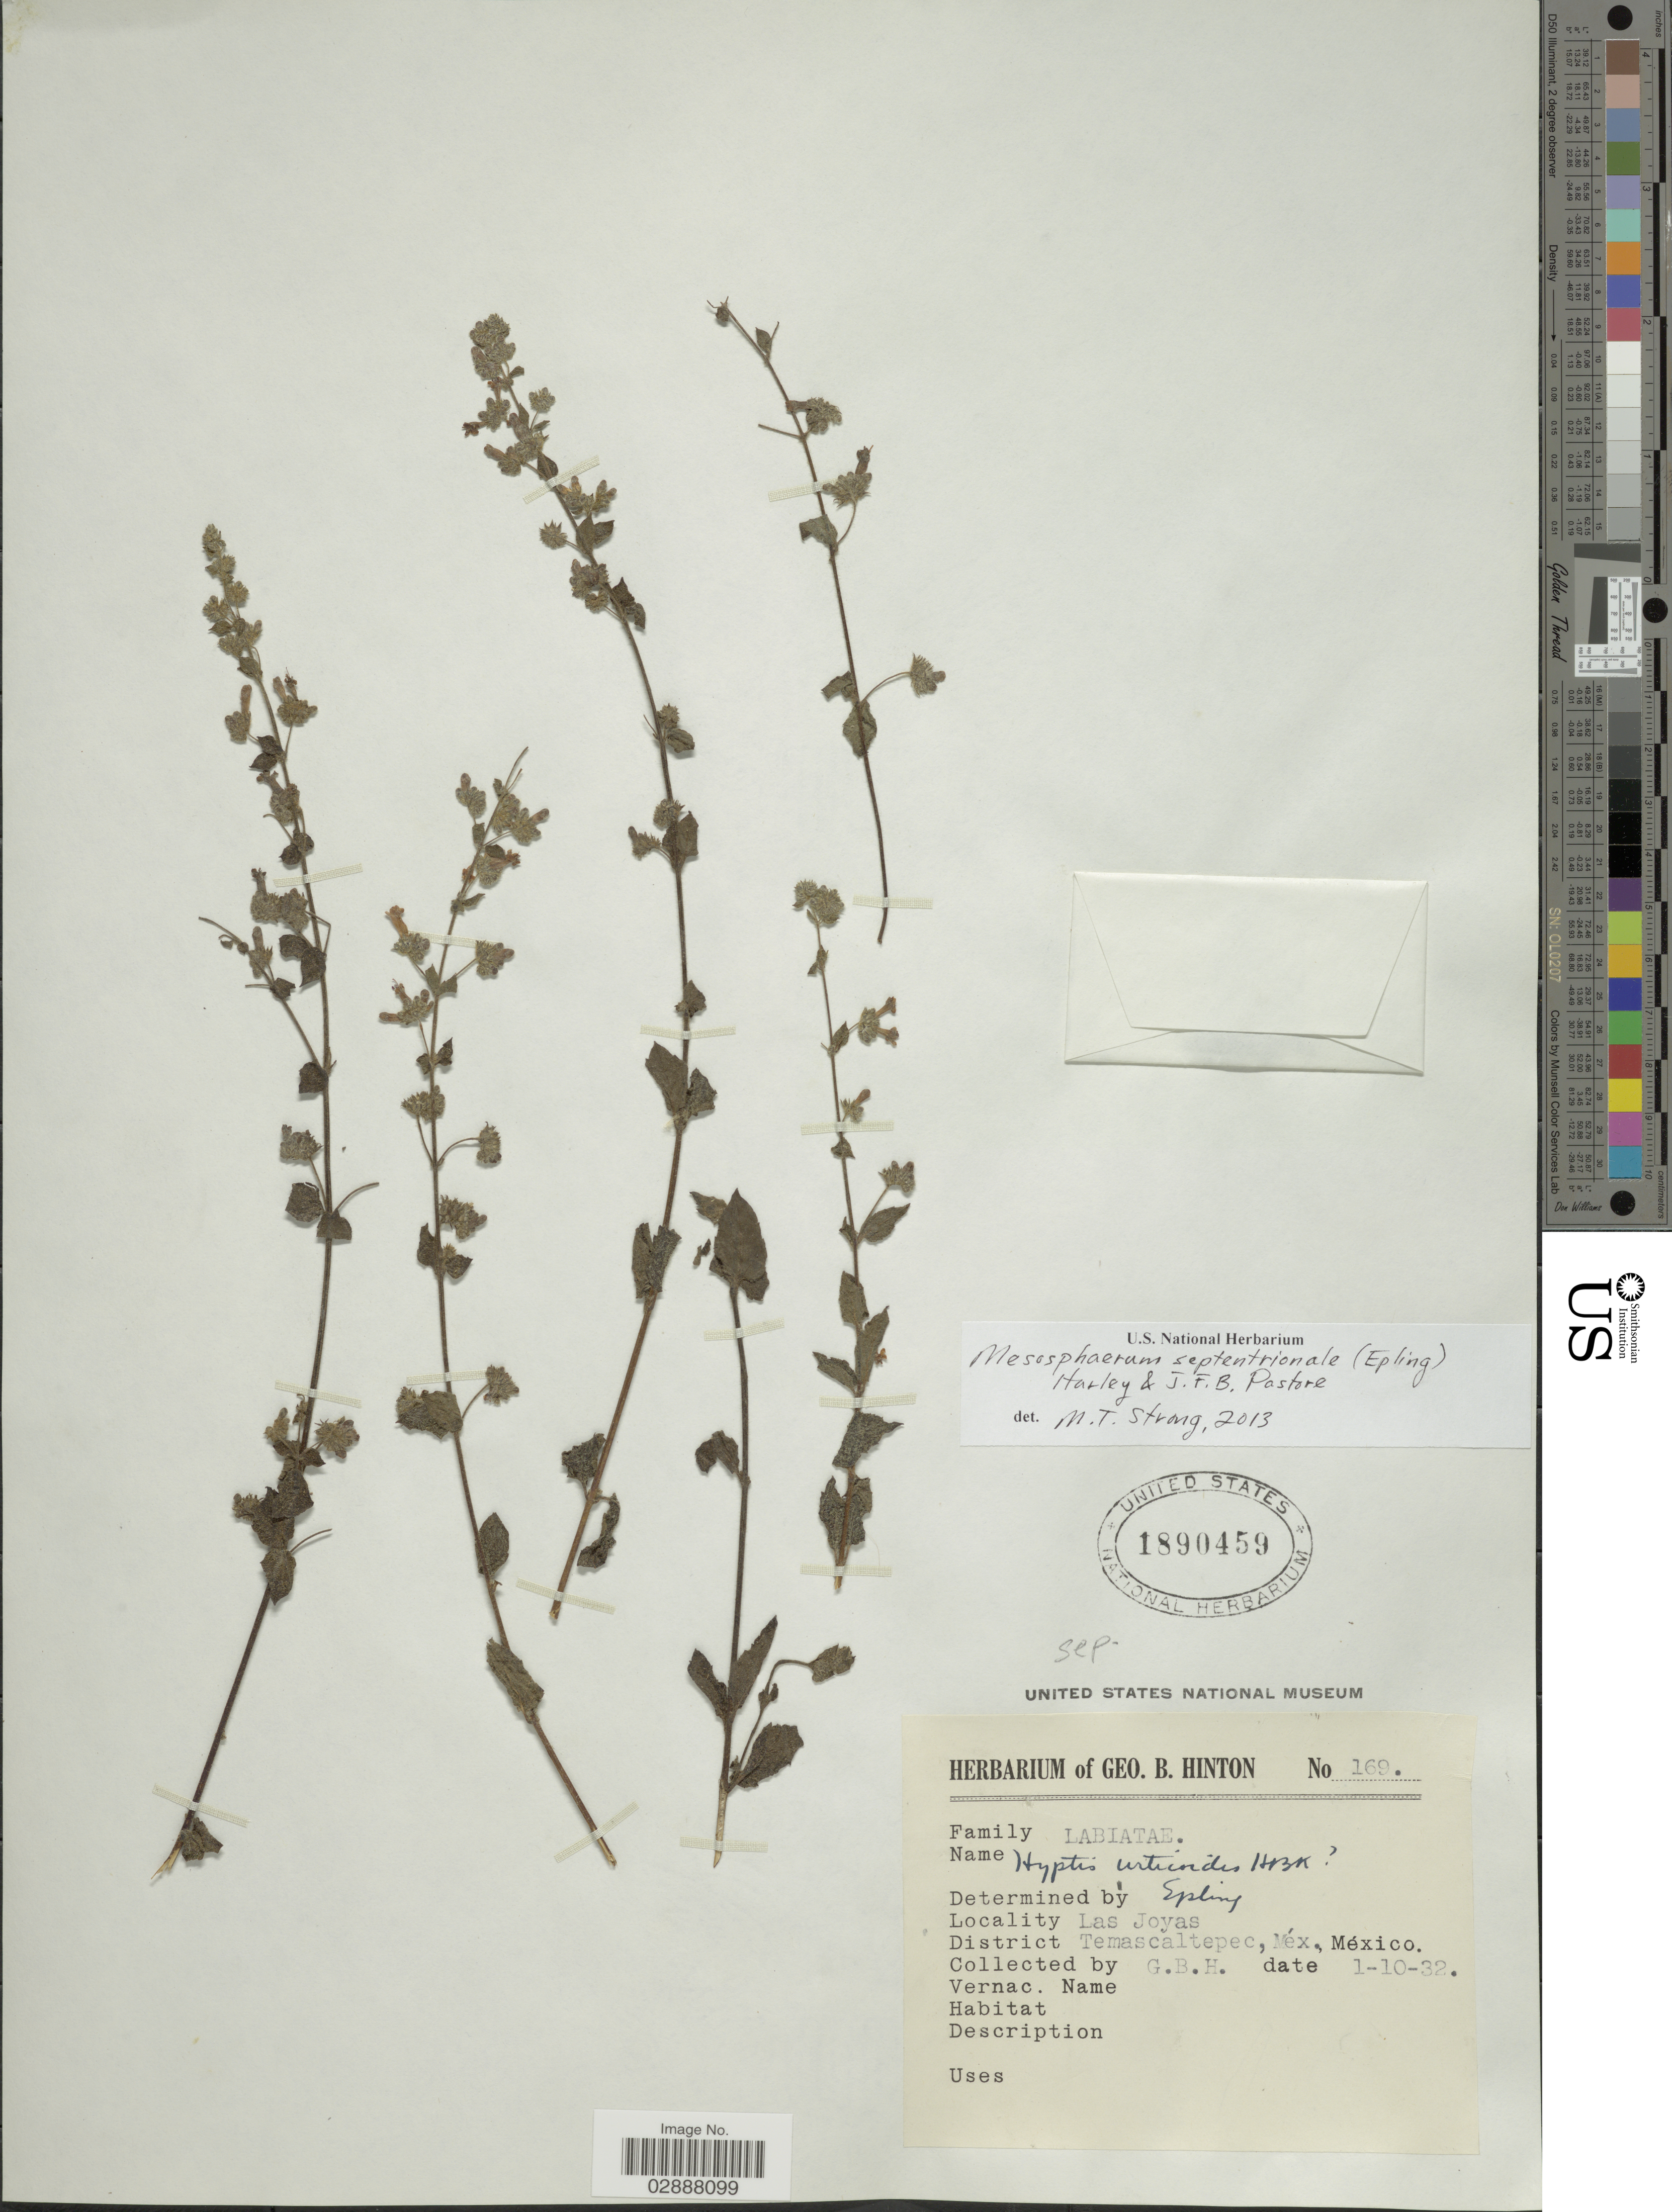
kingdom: Plantae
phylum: Tracheophyta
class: Magnoliopsida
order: Lamiales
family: Lamiaceae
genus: Mesosphaerum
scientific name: Mesosphaerum septentrionale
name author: (Epling) Harley & J.F.B. Pastore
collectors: G. B. Hinton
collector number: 169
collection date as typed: Transcribed d/m/y: 1/10/32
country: Mexico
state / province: México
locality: Las Joyas, District Temascaltepec.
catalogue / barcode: US 1890459